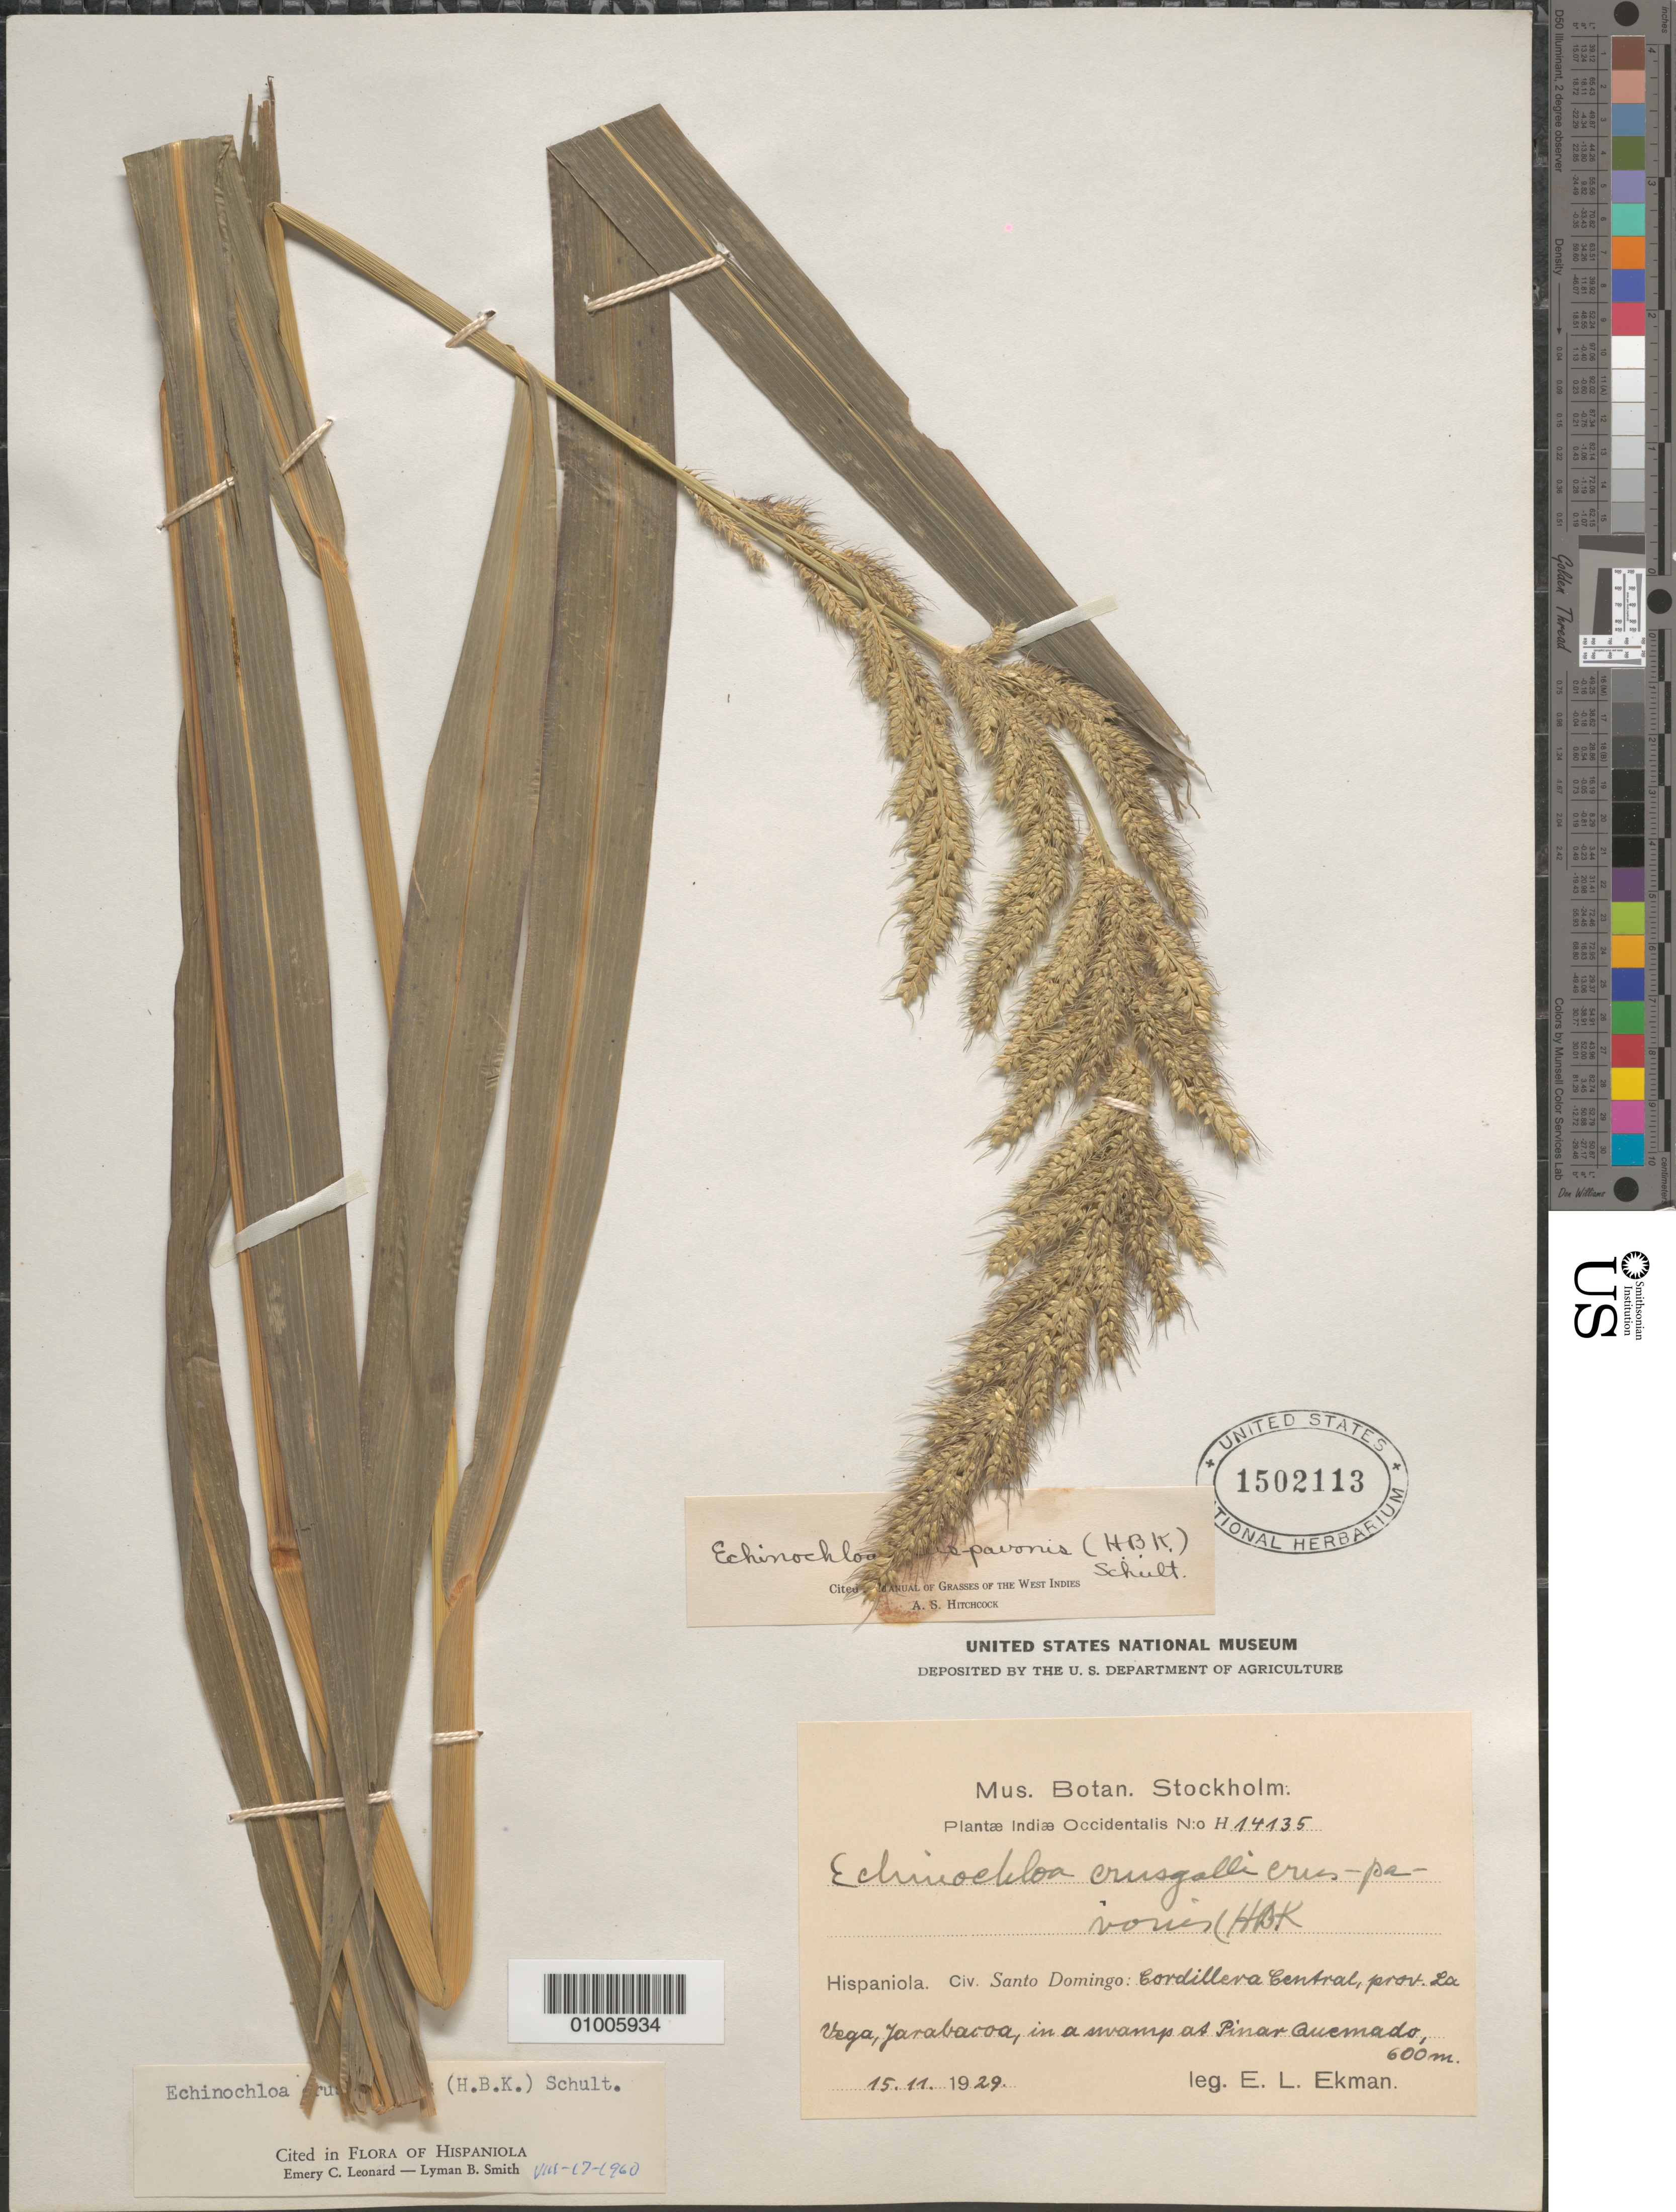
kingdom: Plantae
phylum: Tracheophyta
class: Liliopsida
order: Poales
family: Poaceae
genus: Echinochloa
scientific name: Echinochloa crus-pavonis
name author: (Kunth) Schult.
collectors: E. L. Ekman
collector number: H 14135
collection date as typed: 15 Nov 1929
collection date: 1929-11-15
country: Dominican Republic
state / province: Distrito Nacional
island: Hispaniola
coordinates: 0 N, 0 E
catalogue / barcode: US 1502113